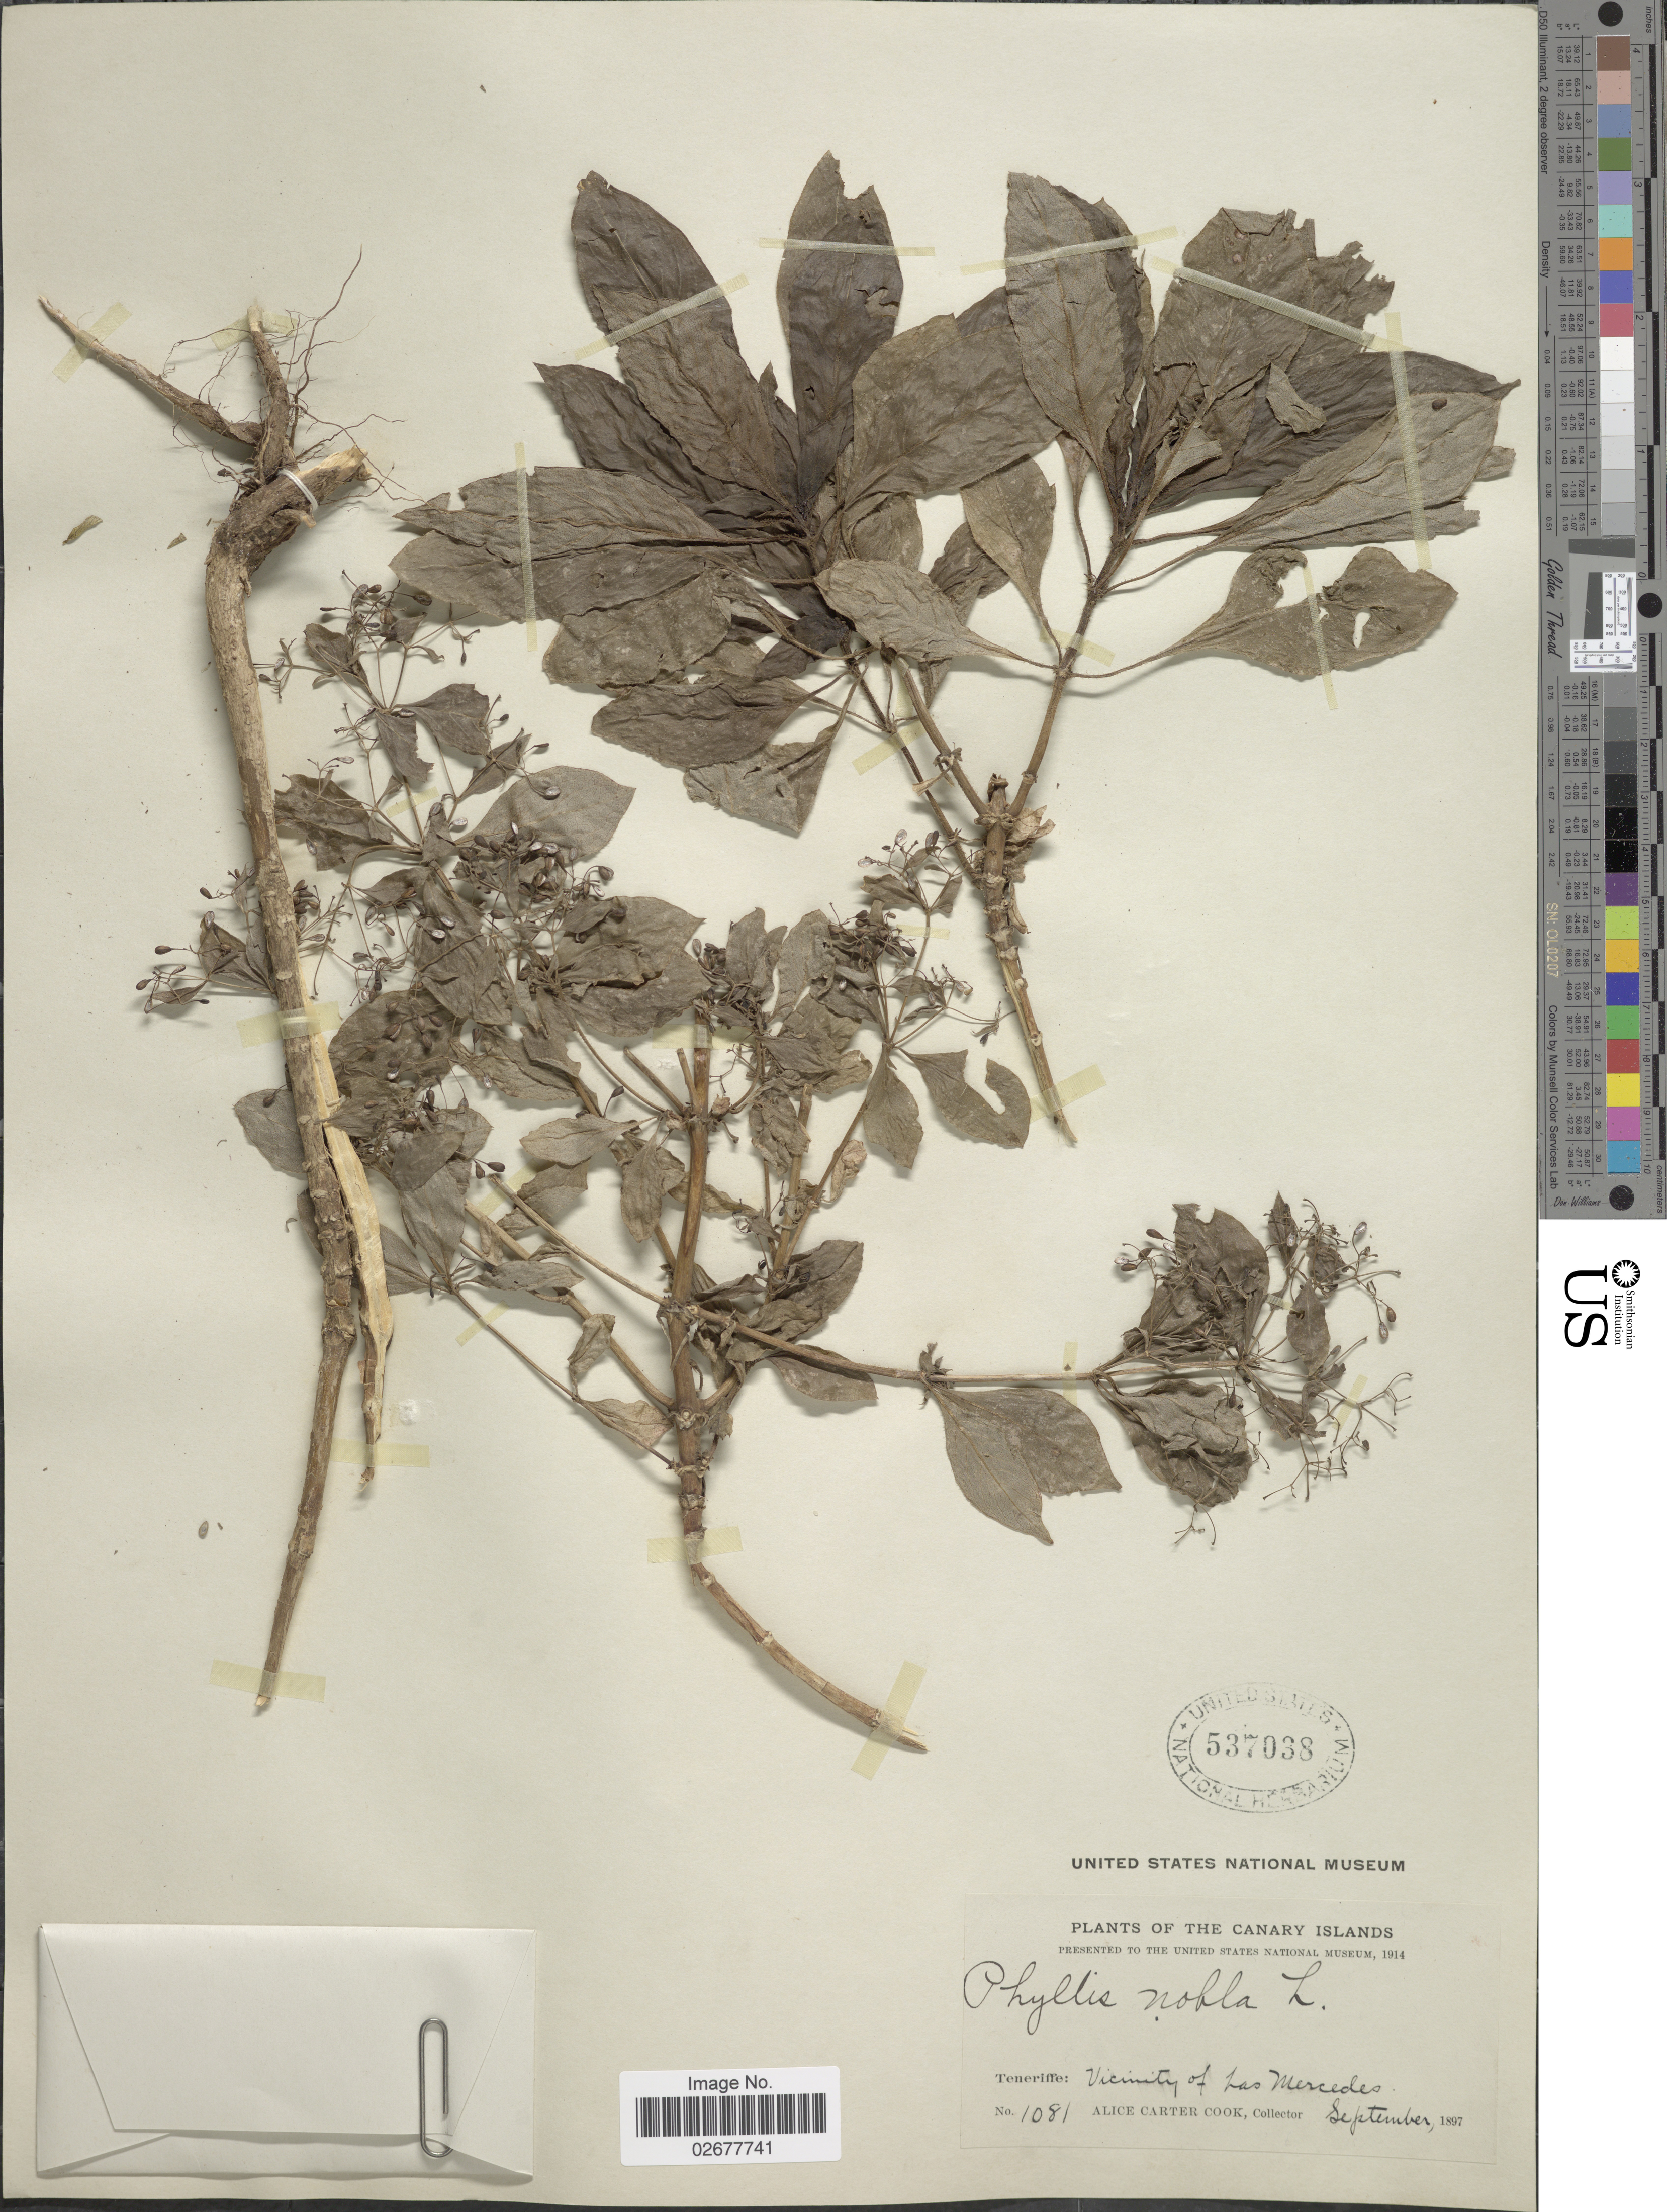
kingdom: Plantae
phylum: Tracheophyta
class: Magnoliopsida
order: Gentianales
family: Rubiaceae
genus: Phyllis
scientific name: Phyllis nobla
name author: L.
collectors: Alice C. Cook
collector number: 1081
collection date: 1897-09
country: Spain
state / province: Canarias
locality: Canary Islands. Teneriffe: Vicinity of Las Mercedes.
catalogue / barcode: US 537038